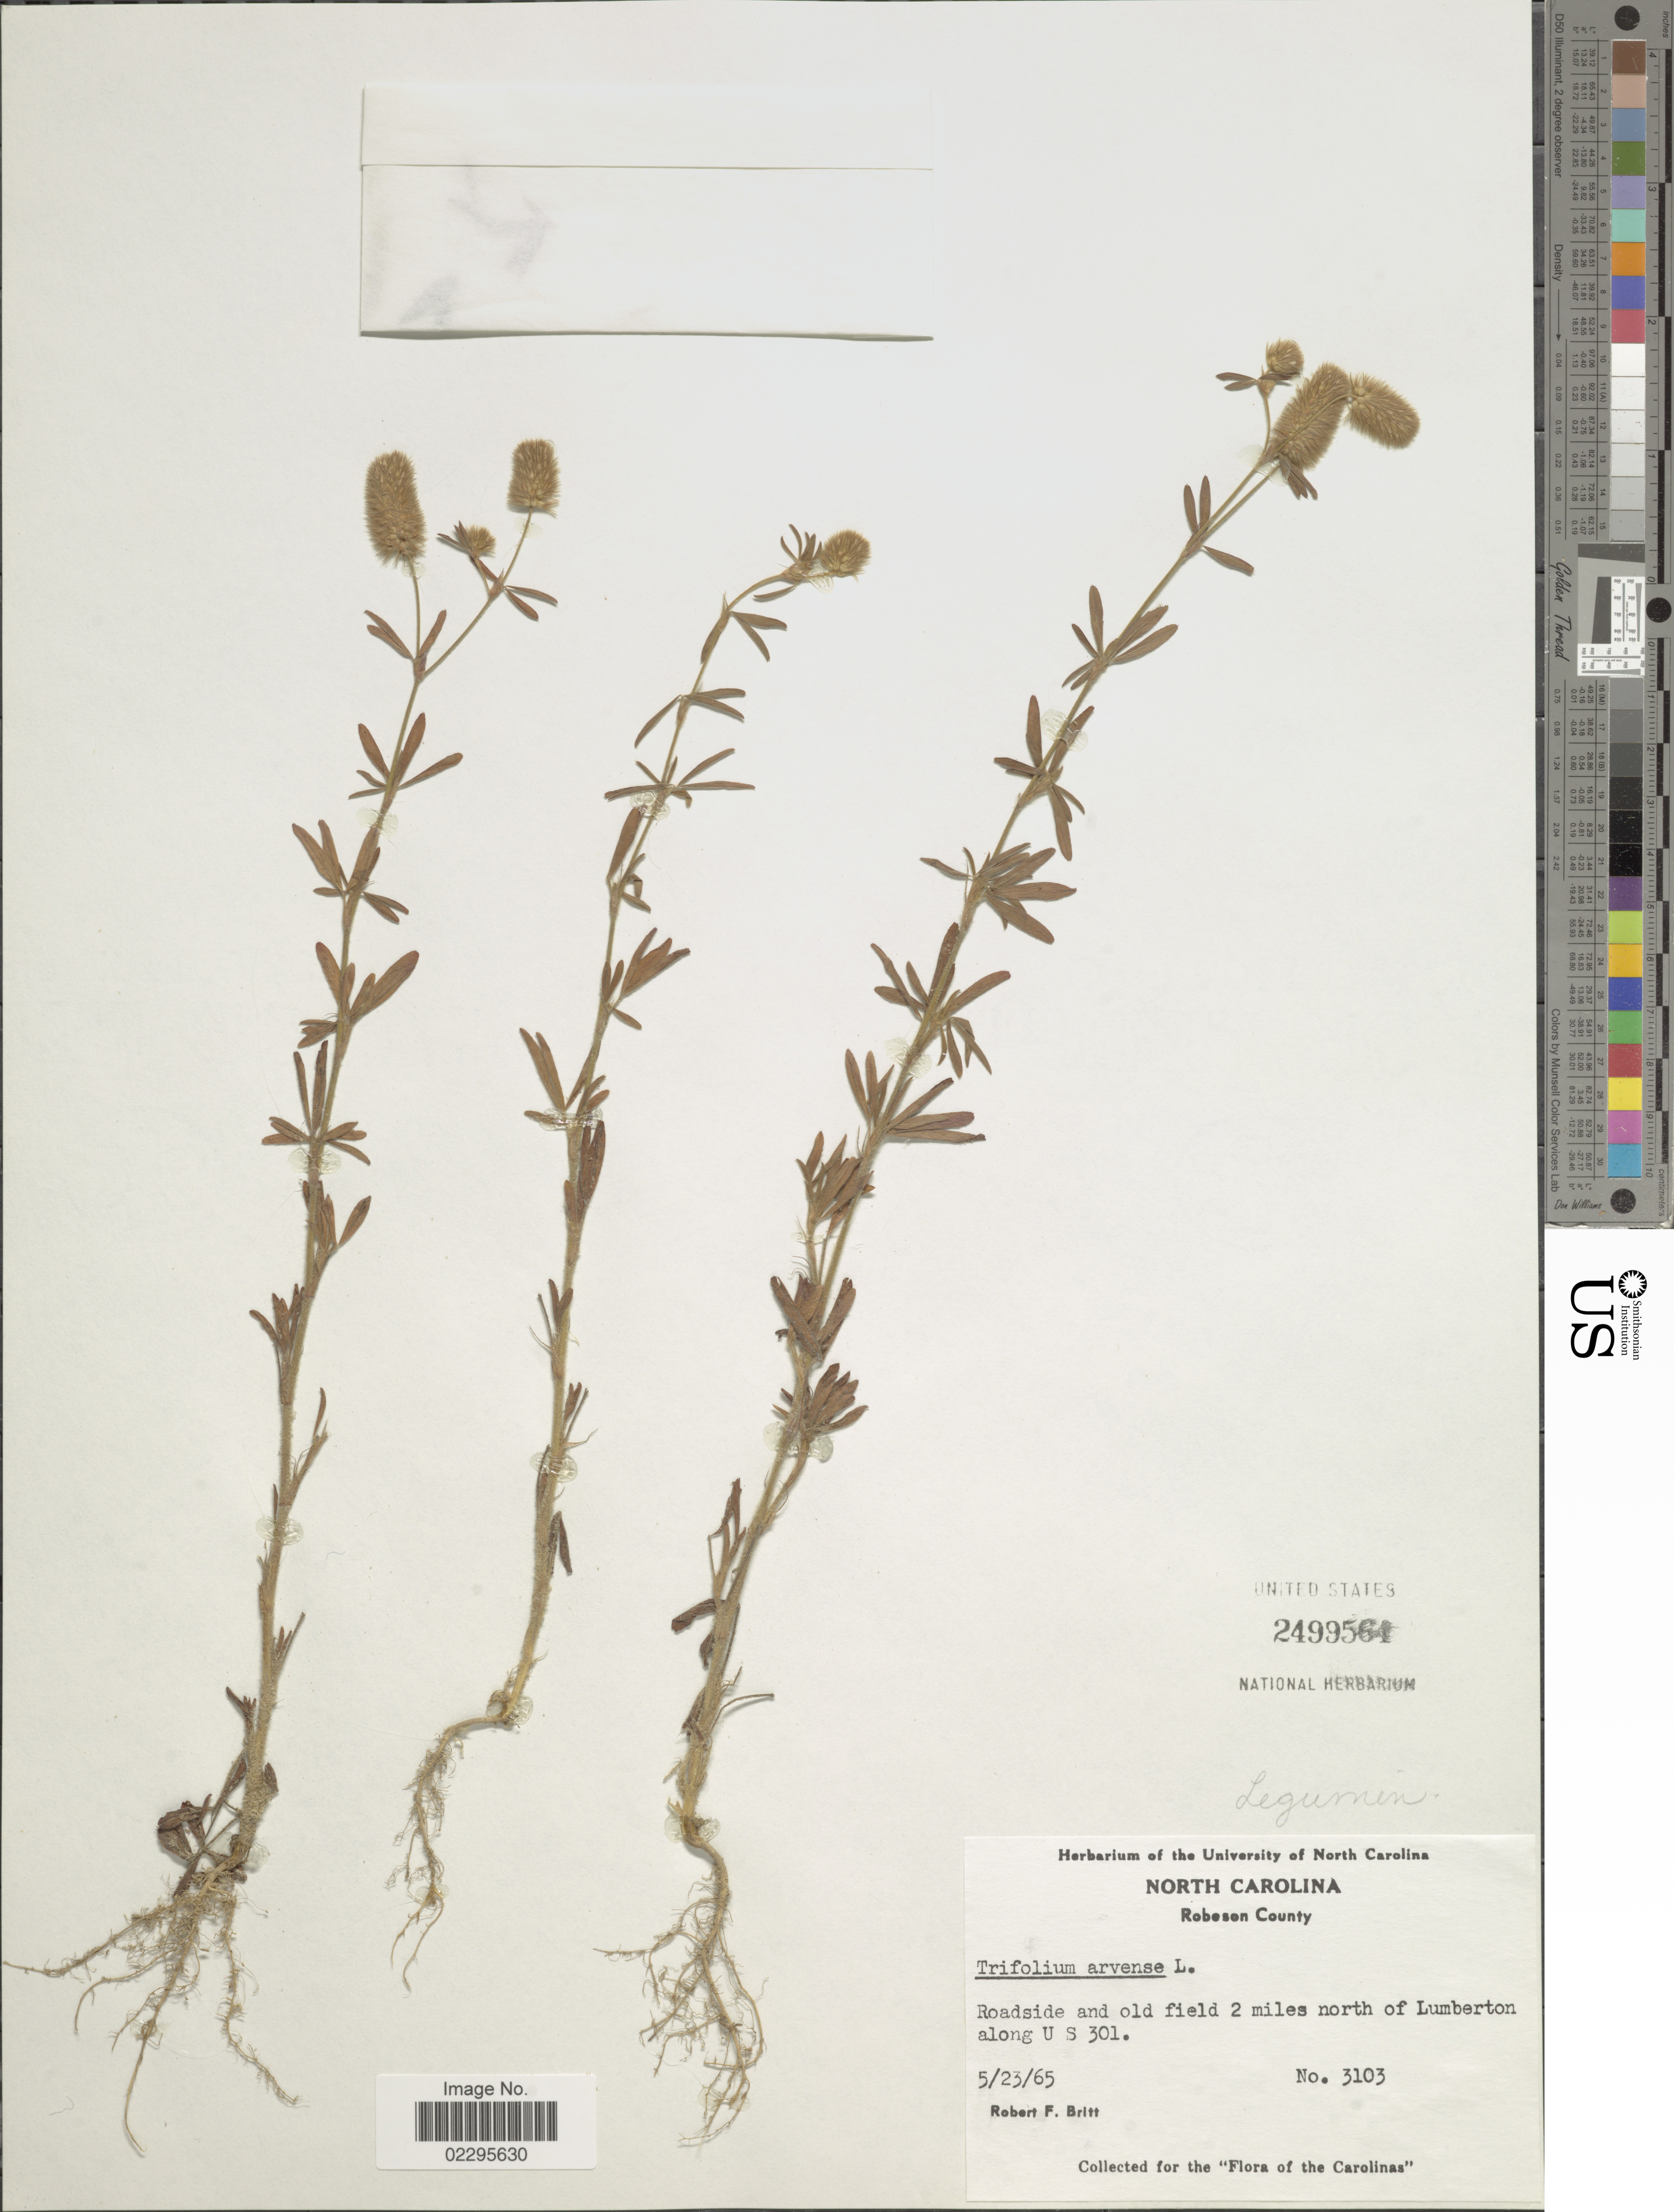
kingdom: Plantae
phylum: Tracheophyta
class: Magnoliopsida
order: Fabales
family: Fabaceae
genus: Trifolium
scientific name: Trifolium arvense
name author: L.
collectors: R. Britt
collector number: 3103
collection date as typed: Transcribed d/m/y: 23/5/65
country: United States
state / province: North Carolina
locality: Roadside and old field 2 miles north of Lumberton along U S 301, Robeson County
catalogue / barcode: US 2499564